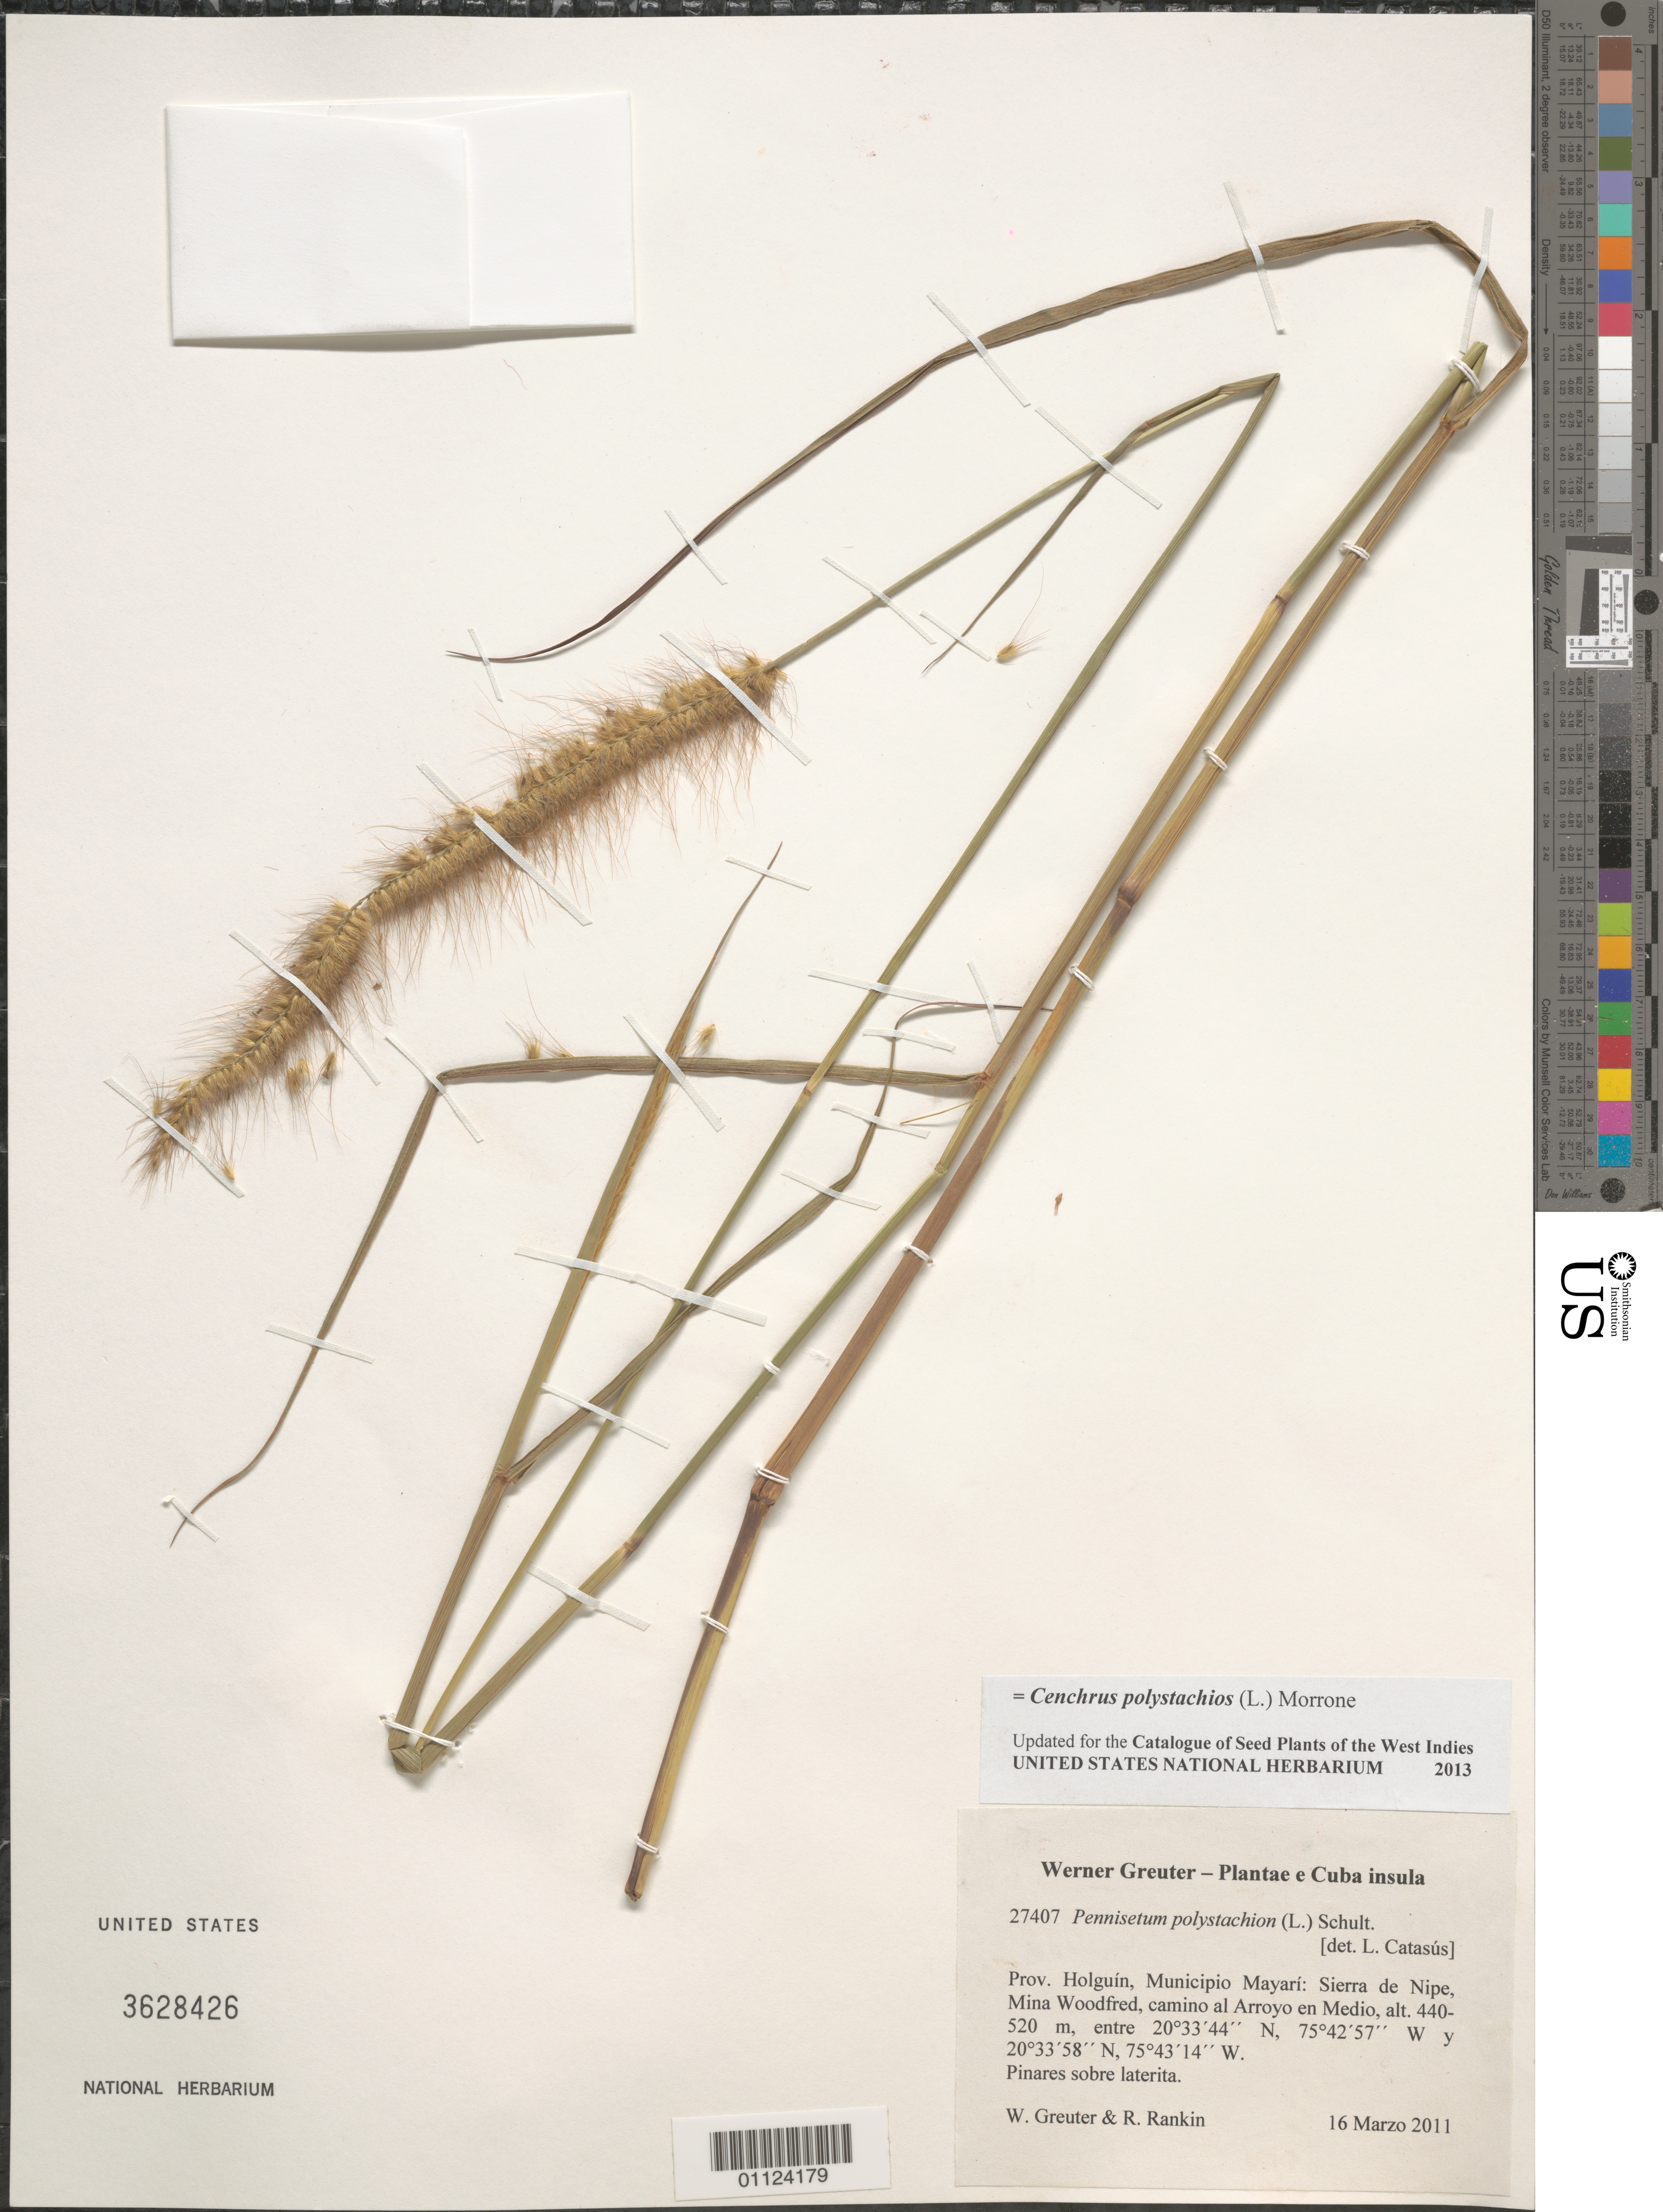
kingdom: Plantae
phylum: Tracheophyta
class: Liliopsida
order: Poales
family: Poaceae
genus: Cenchrus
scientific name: Cenchrus polystachios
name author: (L.) Morrone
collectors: W. Greuter & R. Rankin Rodriguez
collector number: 27407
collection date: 2011-03-16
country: Cuba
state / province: Holguín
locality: Municipio Mayarí: Sierra de Nipe, Mina Woodfred, camino al Arroyo en Medio.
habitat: Pinares sobre laterita.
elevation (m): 440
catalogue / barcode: US 3628426